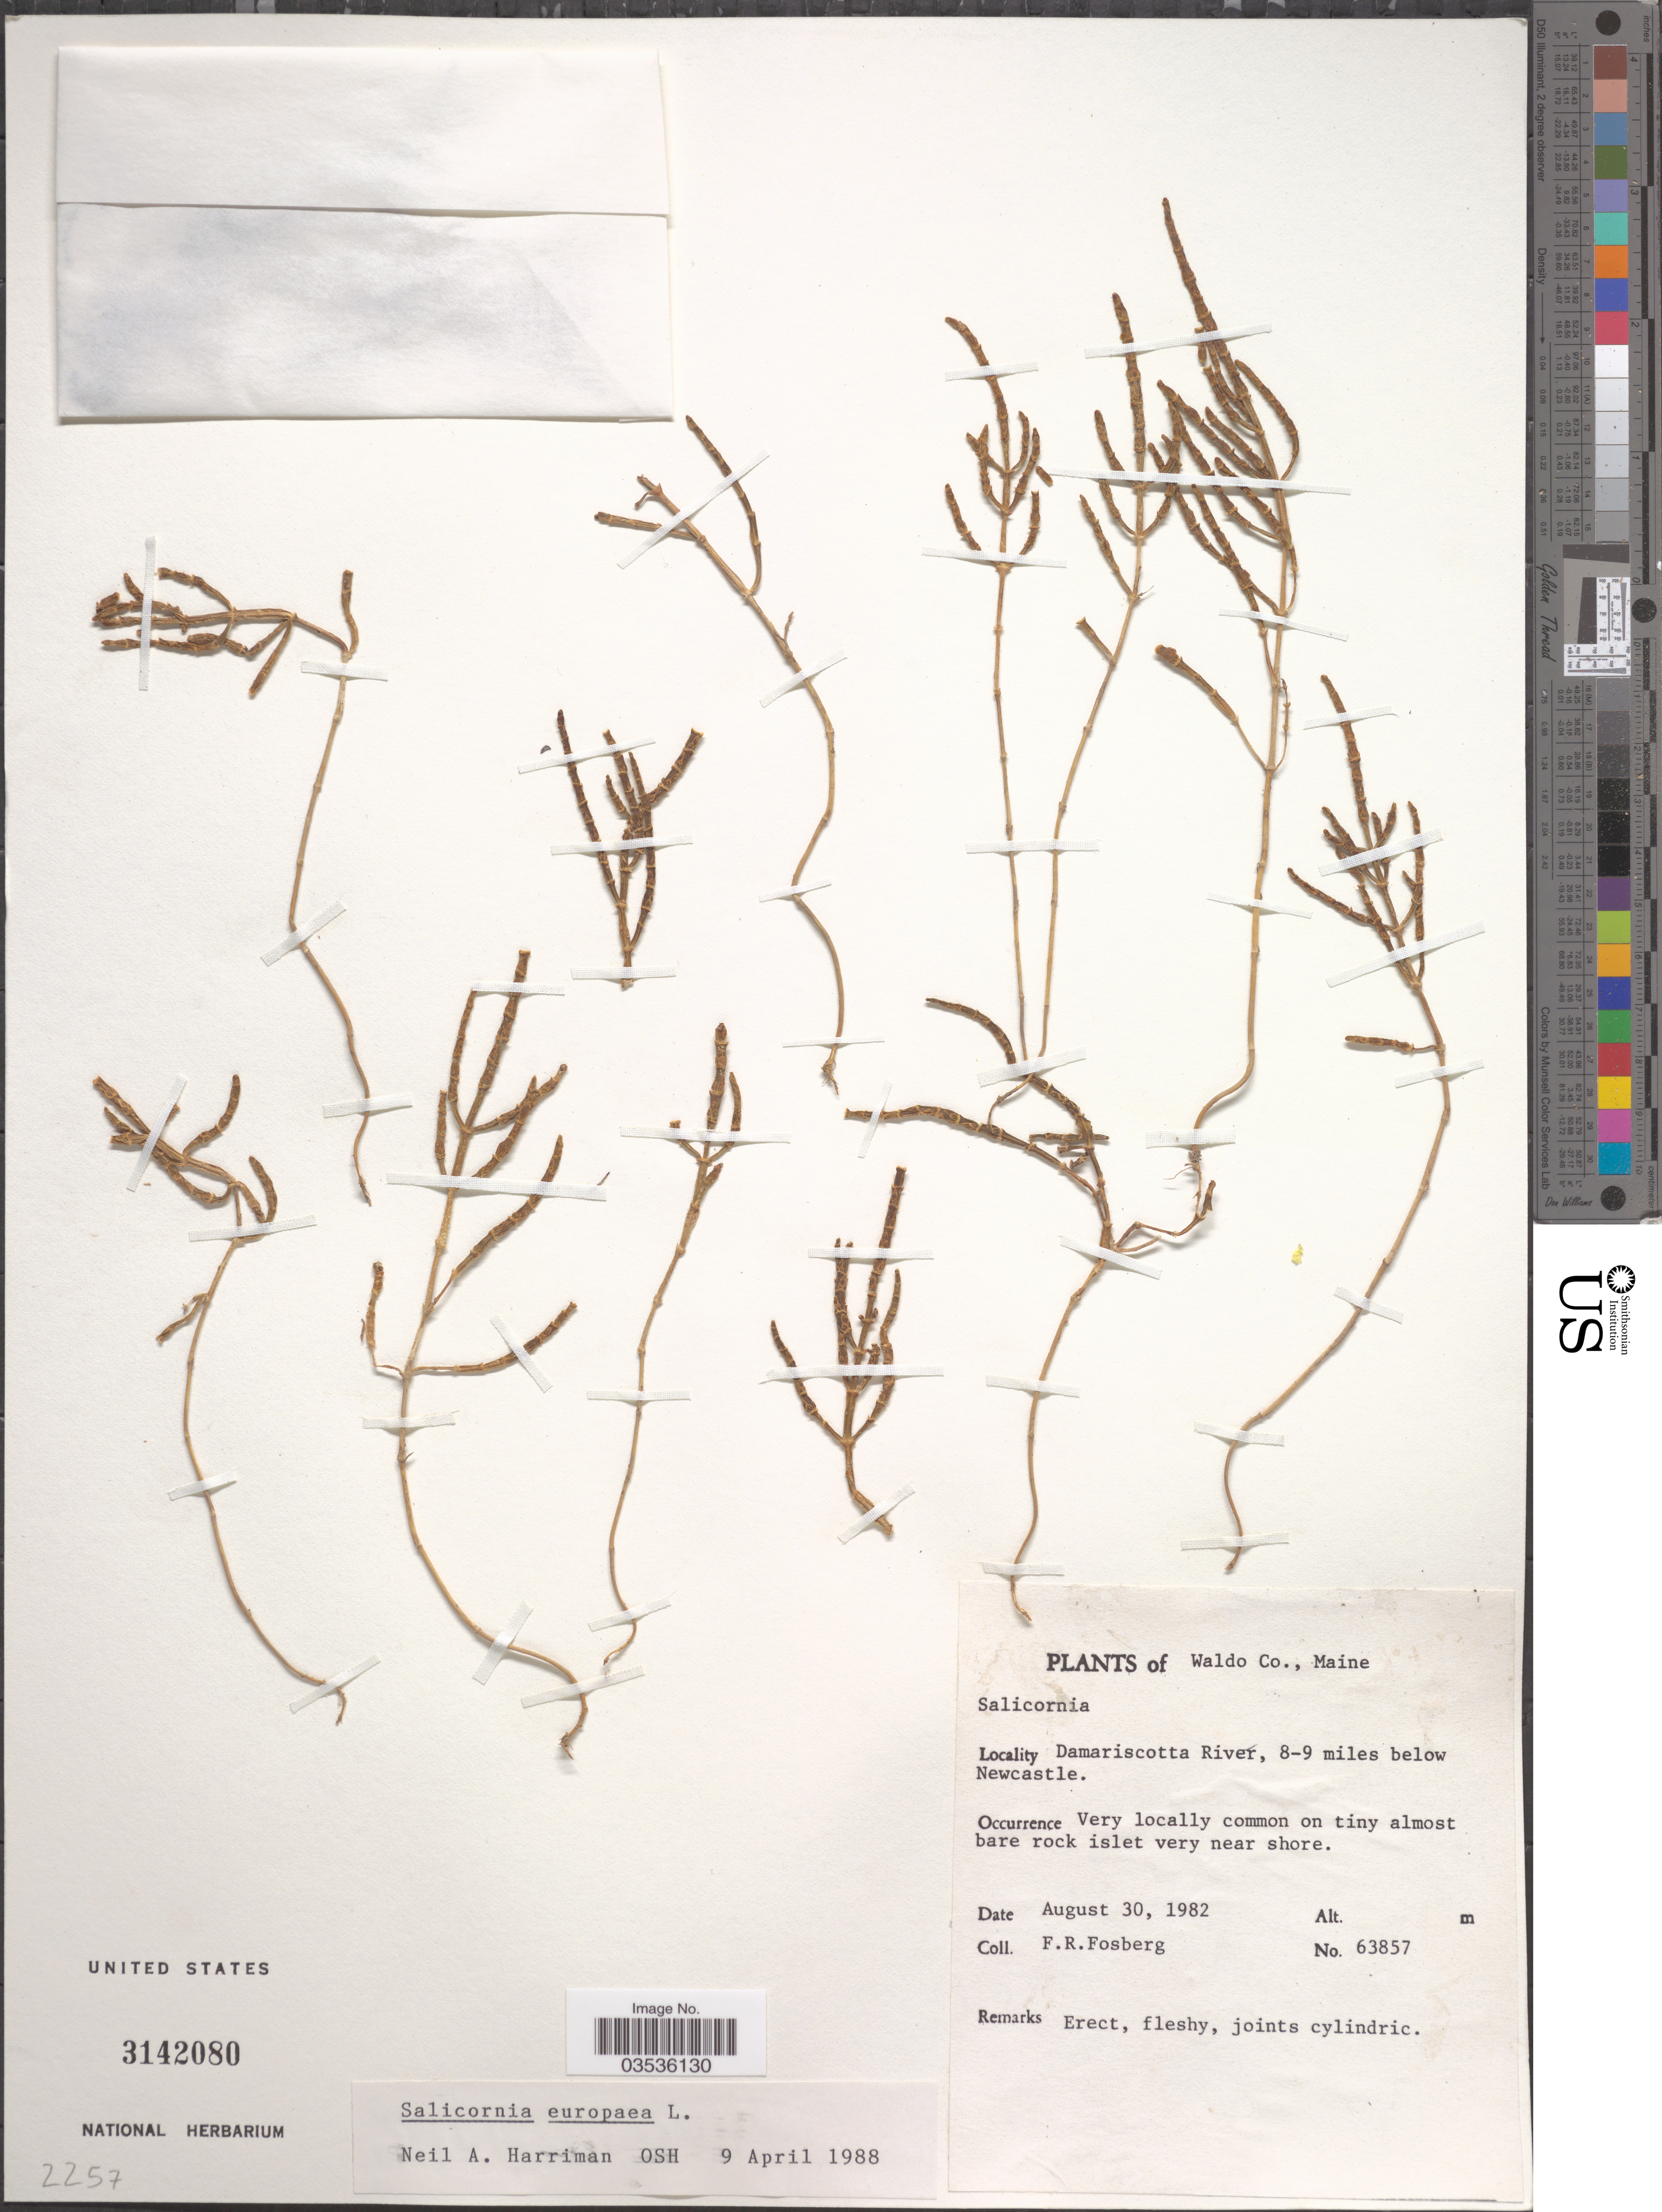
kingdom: Plantae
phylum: Tracheophyta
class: Magnoliopsida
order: Caryophyllales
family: Amaranthaceae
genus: Salicornia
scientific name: Salicornia europaea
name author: L.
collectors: F. R. Fosberg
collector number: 63857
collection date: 1982-08-30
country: United States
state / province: Maine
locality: Waldo Co. Damariscotta River, 8-9 miles below Newcastle.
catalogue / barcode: US 3142080